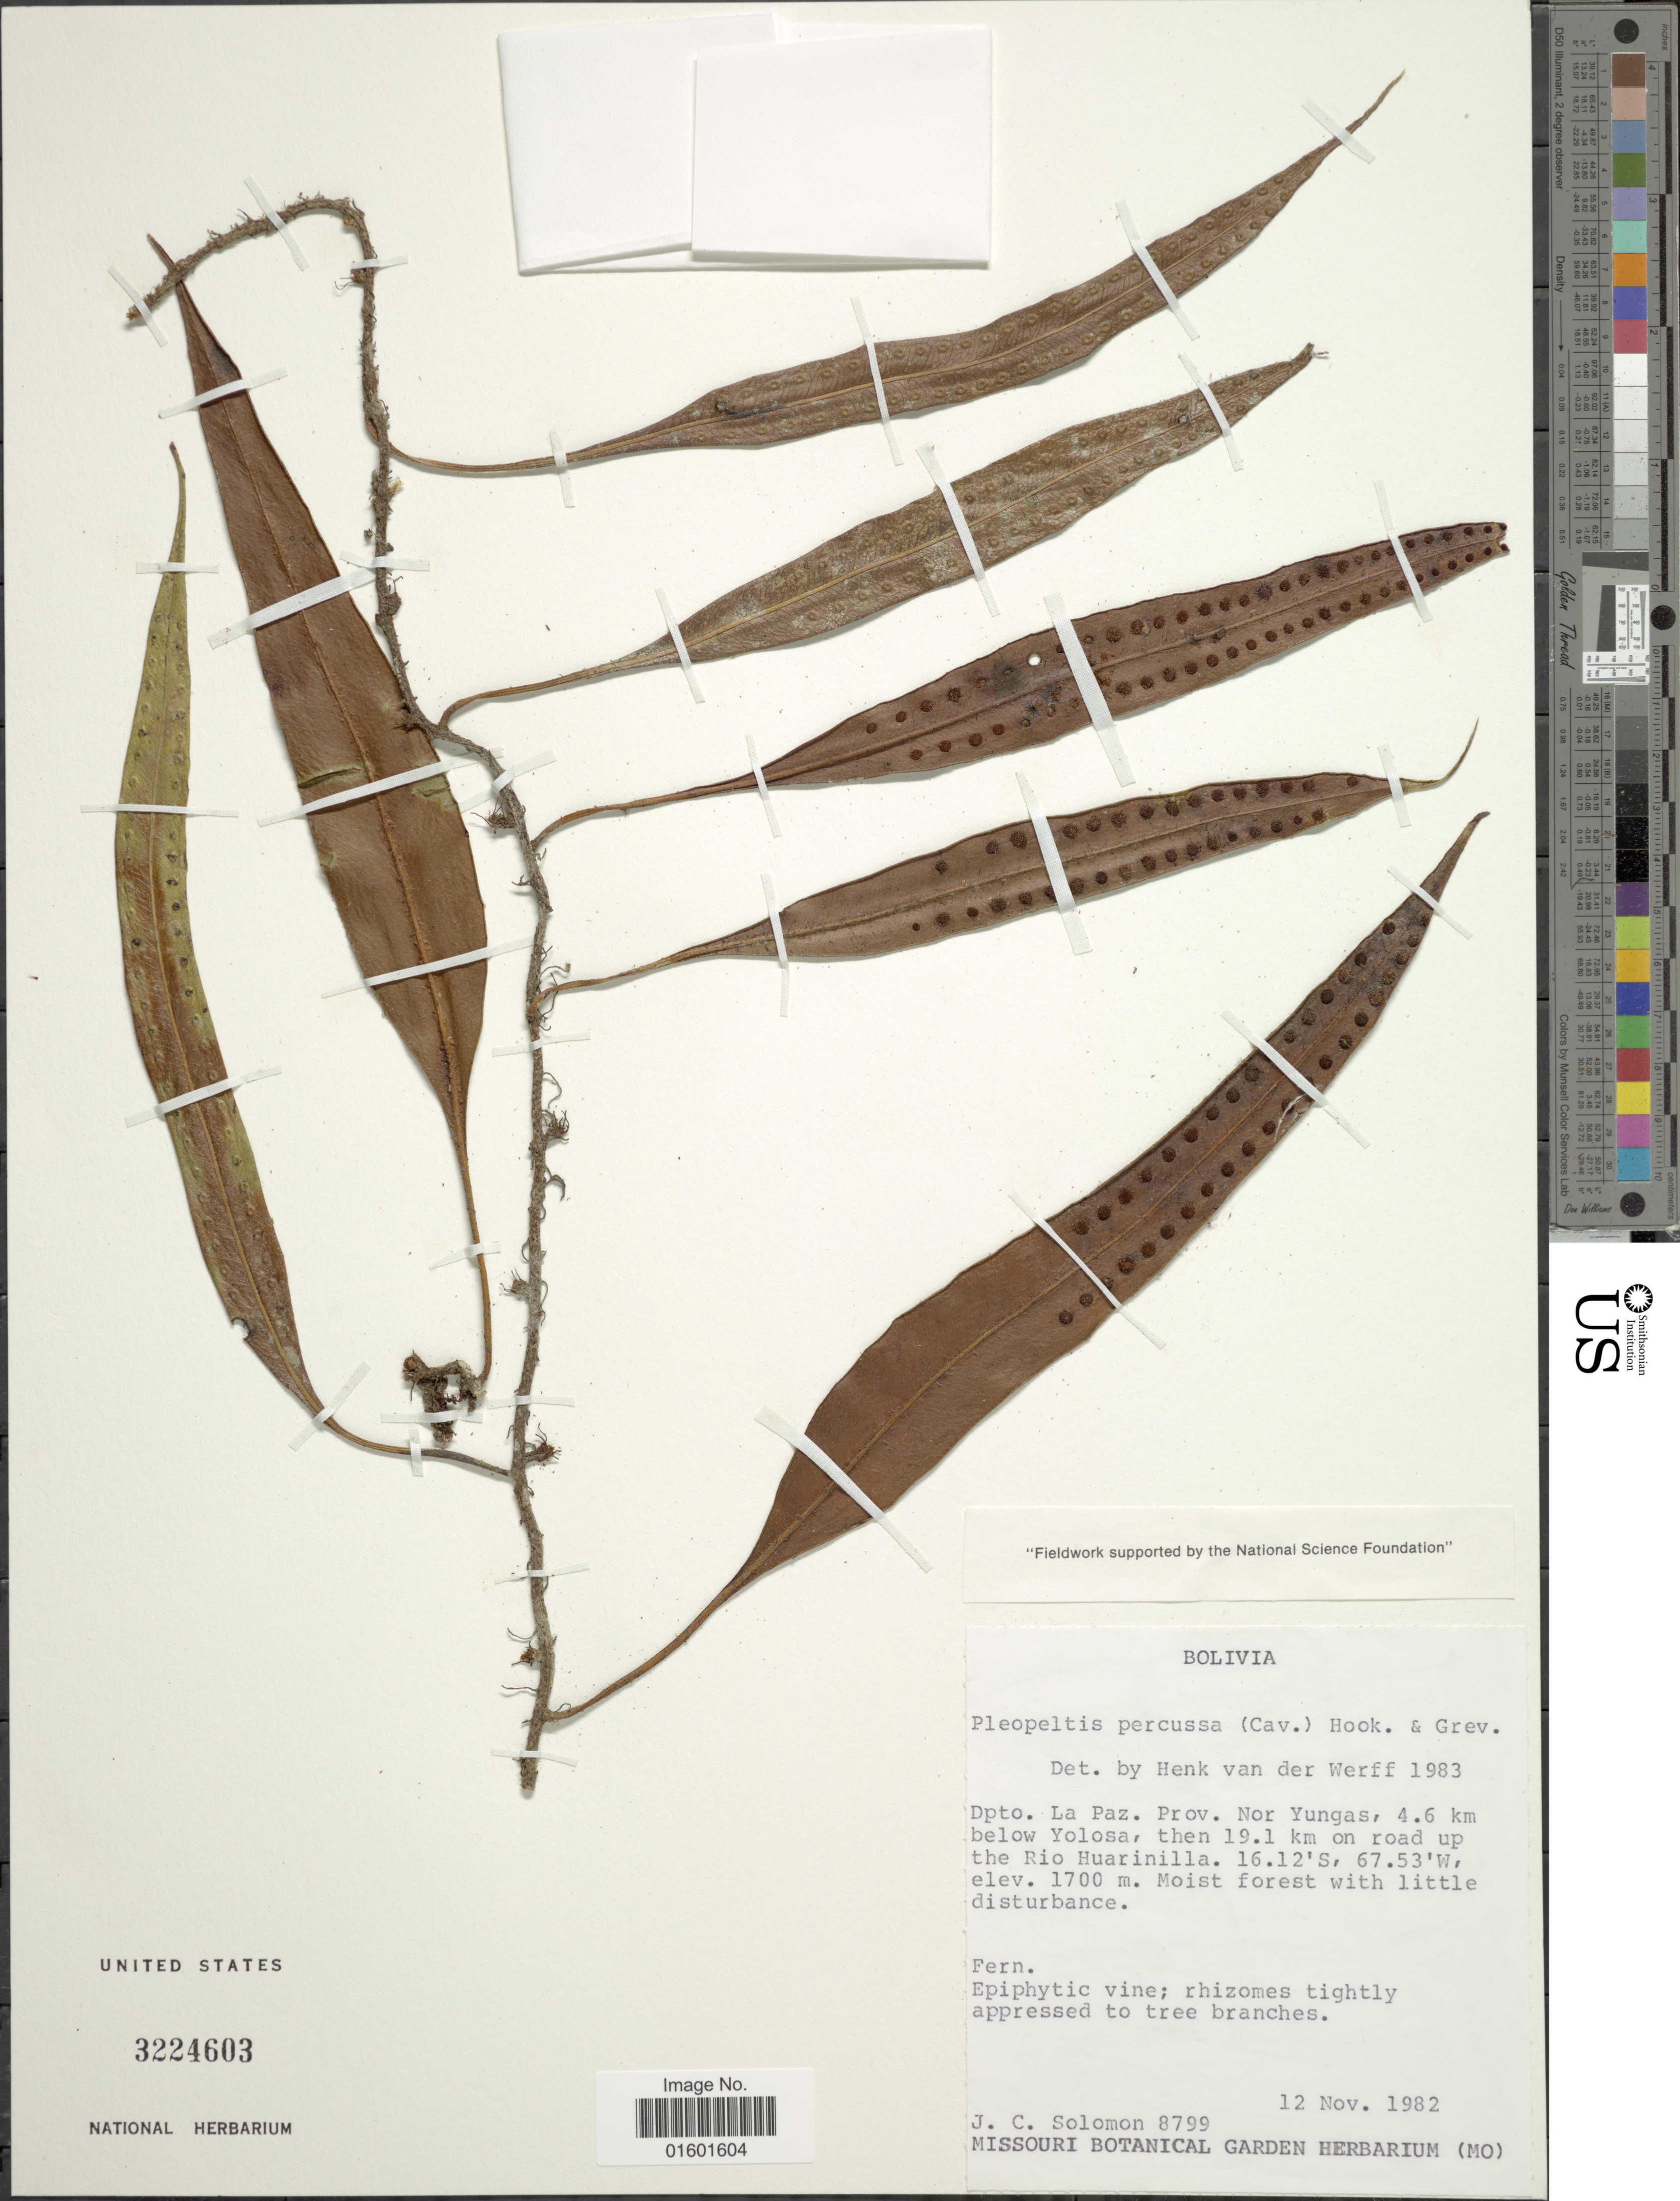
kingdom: Plantae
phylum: Tracheophyta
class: Polypodiopsida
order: Polypodiales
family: Polypodiaceae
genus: Microgramma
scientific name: Microgramma percussa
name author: (Cav.) de la Sota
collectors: J. C. Solomon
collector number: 8799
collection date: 1982-11-12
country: Bolivia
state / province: La Paz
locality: Prov. Nor Yungas, 4.6 km below Yolosa, then 19.1 km on road up the Rio Huarinilla. Moist forest with little distrubance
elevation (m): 1700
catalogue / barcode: US 3224603